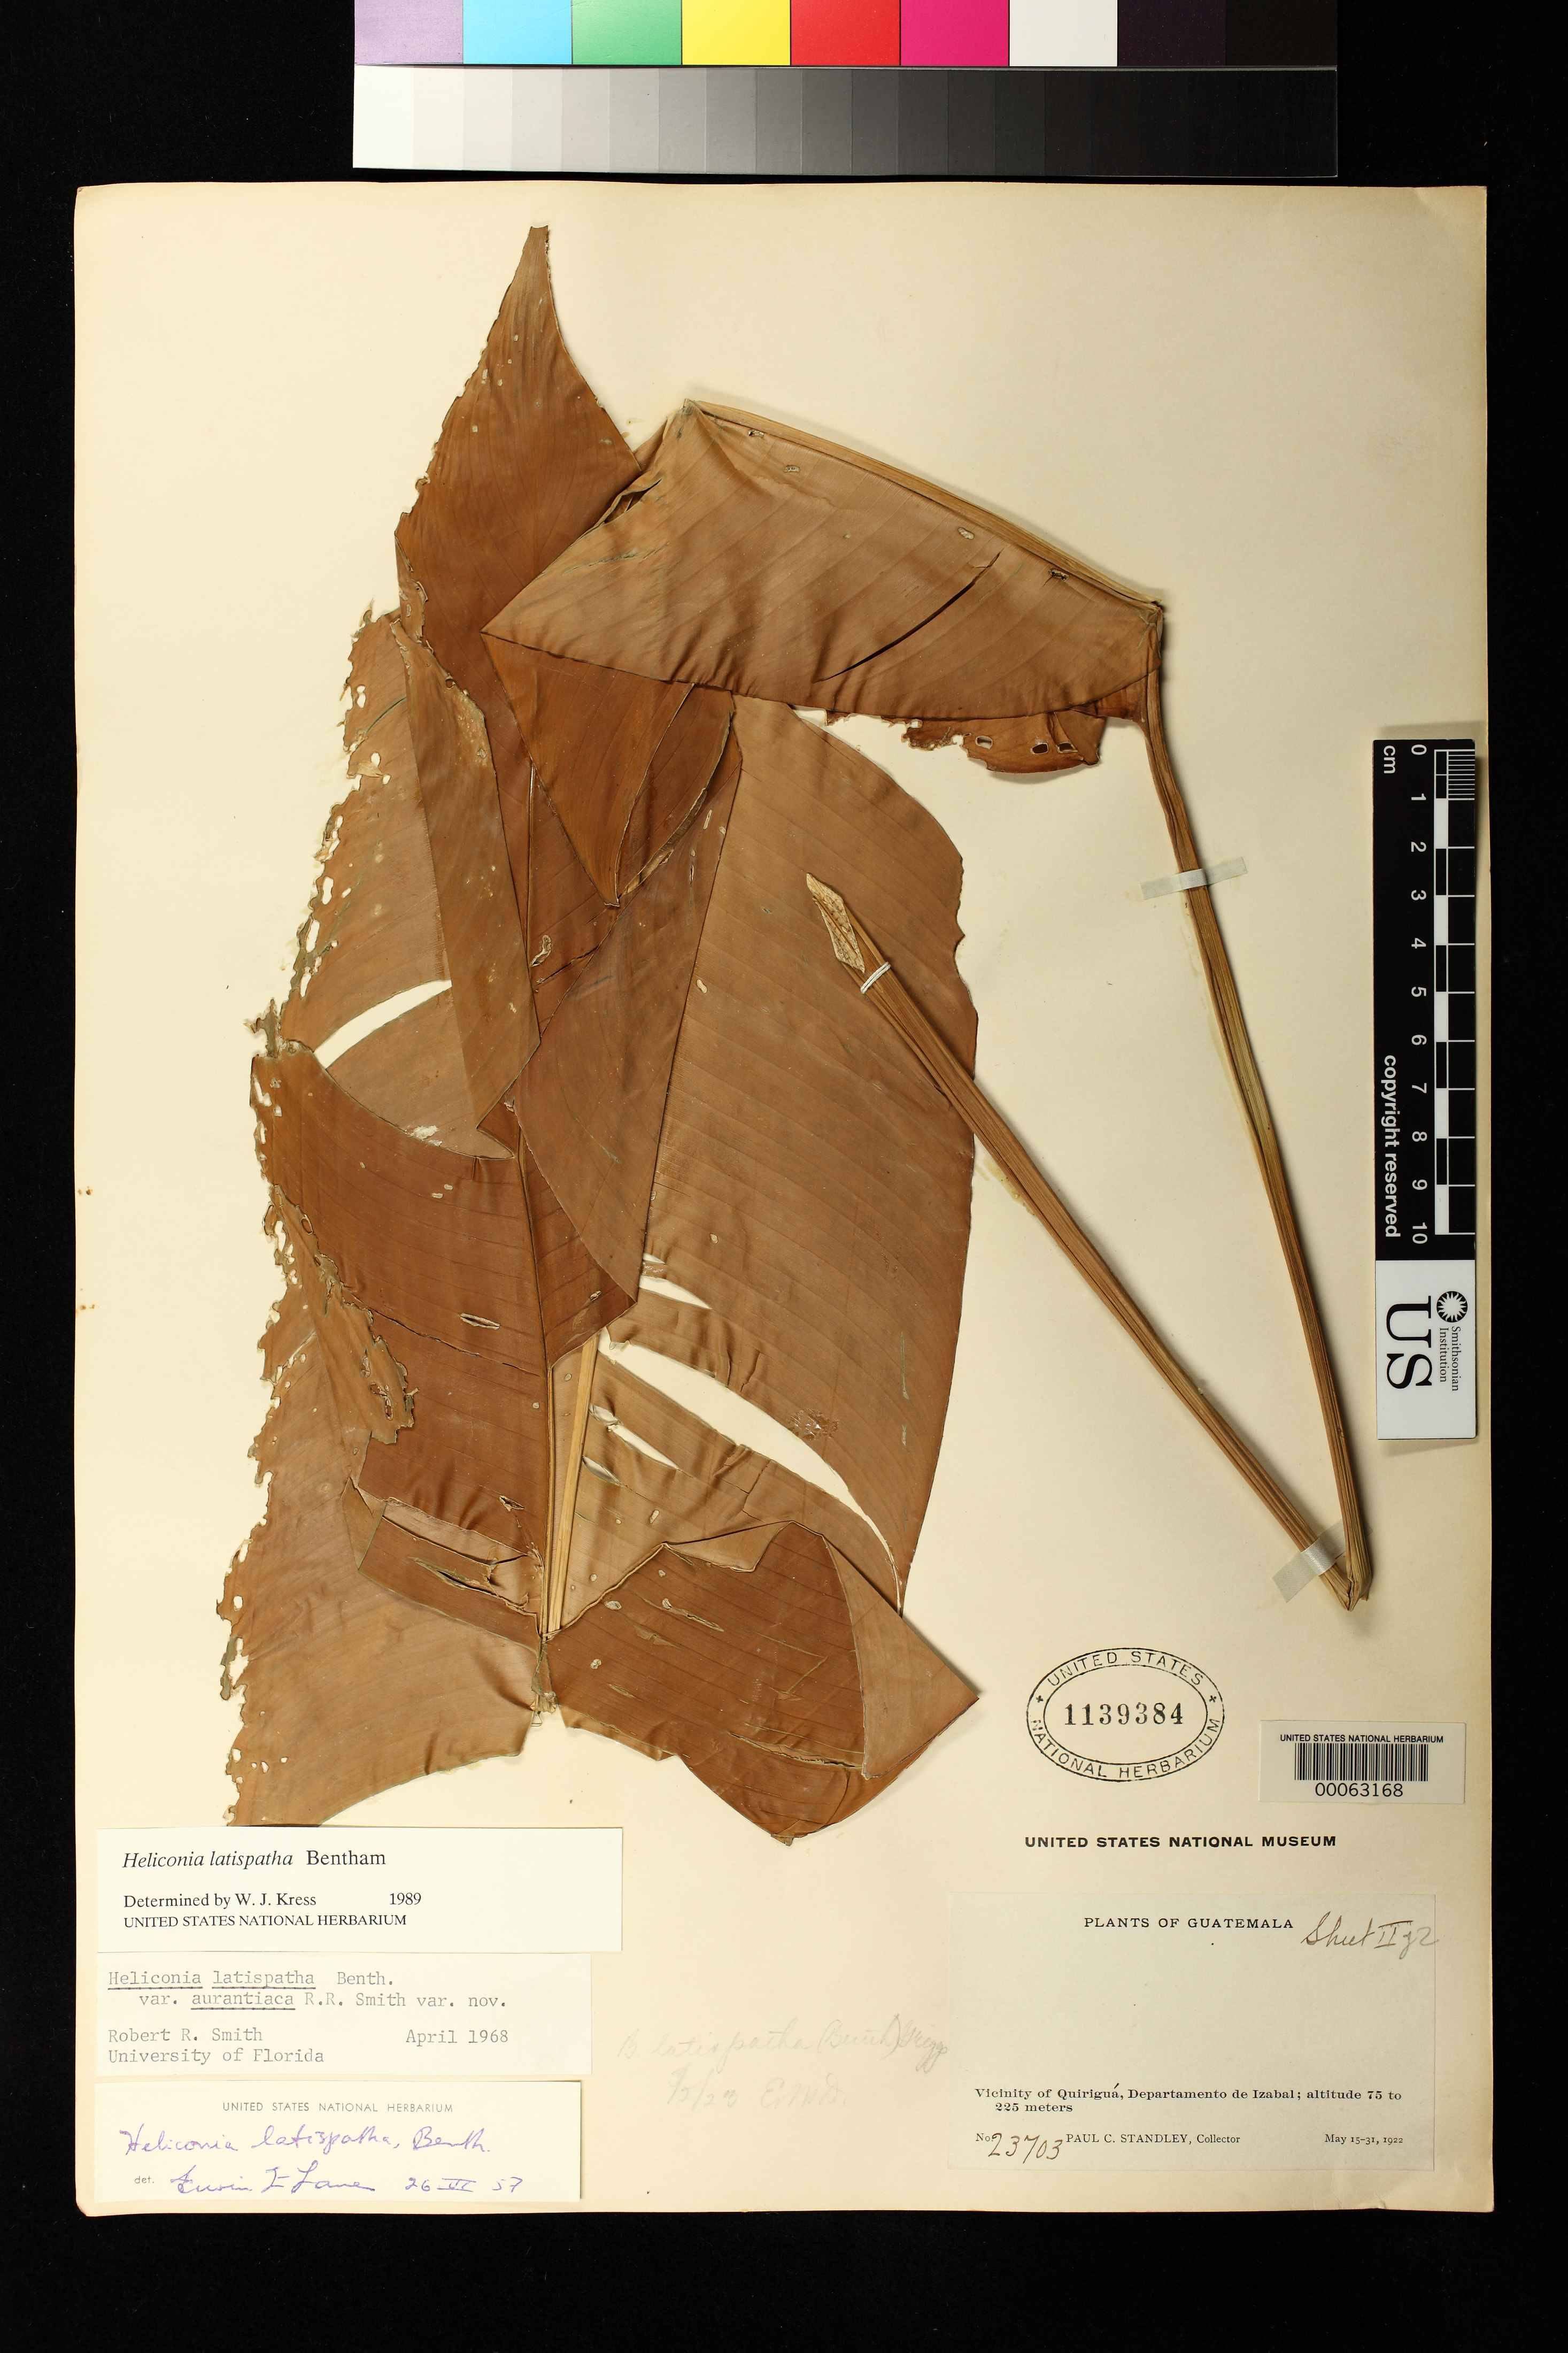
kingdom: Plantae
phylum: Tracheophyta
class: Liliopsida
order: Zingiberales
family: Heliconiaceae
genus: Heliconia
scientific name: Heliconia latispatha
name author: Benth.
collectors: P. C. Standley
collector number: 23703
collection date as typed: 15 May 1922 to 31 May 1922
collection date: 1922-05-15/1922-05-31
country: Guatemala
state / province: Izabal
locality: Vicinity of Quiriguá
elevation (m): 75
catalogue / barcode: US 1139384